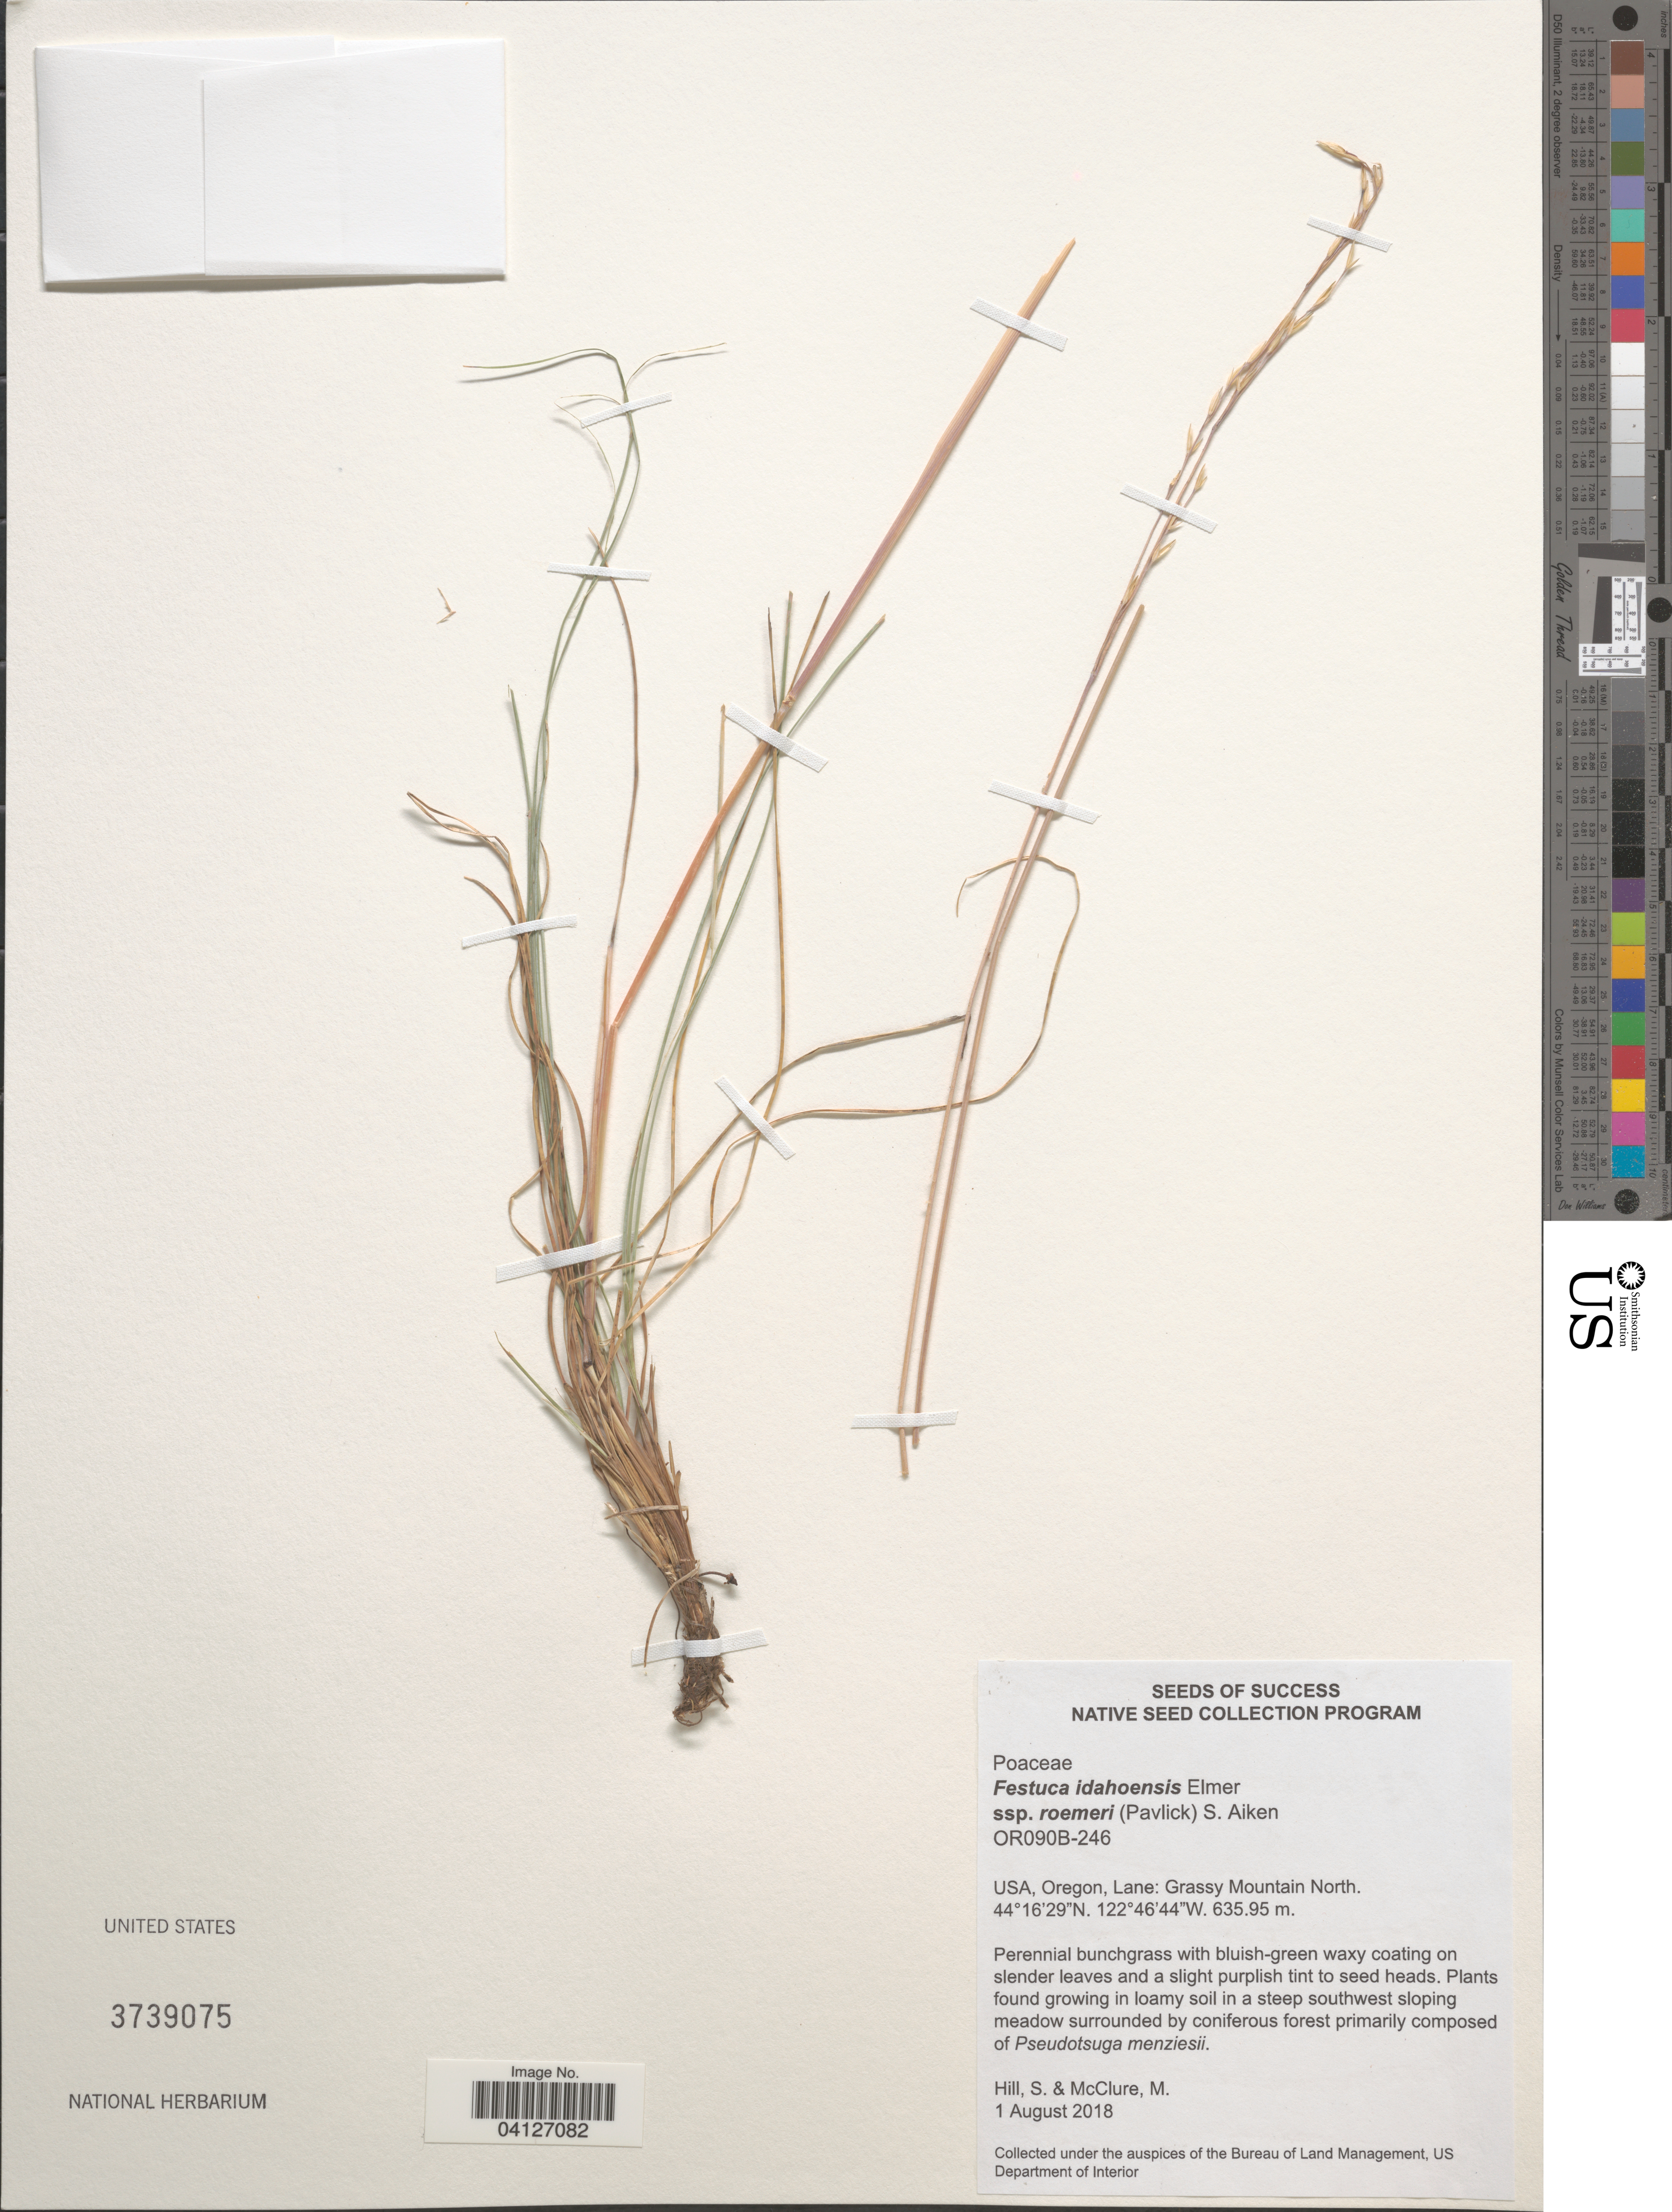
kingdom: Plantae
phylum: Tracheophyta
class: Liliopsida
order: Poales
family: Poaceae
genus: Festuca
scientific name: Festuca idahoensis subsp. roemeri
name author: (Pavlick) S.G. Aiken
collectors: S. Hill & M. McClure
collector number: OR090B-246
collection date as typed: Transcribed d/m/y: 1/8/2018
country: United States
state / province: Oregon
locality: Lane: Grassy Mountain North.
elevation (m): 635.95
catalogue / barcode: US 3739075